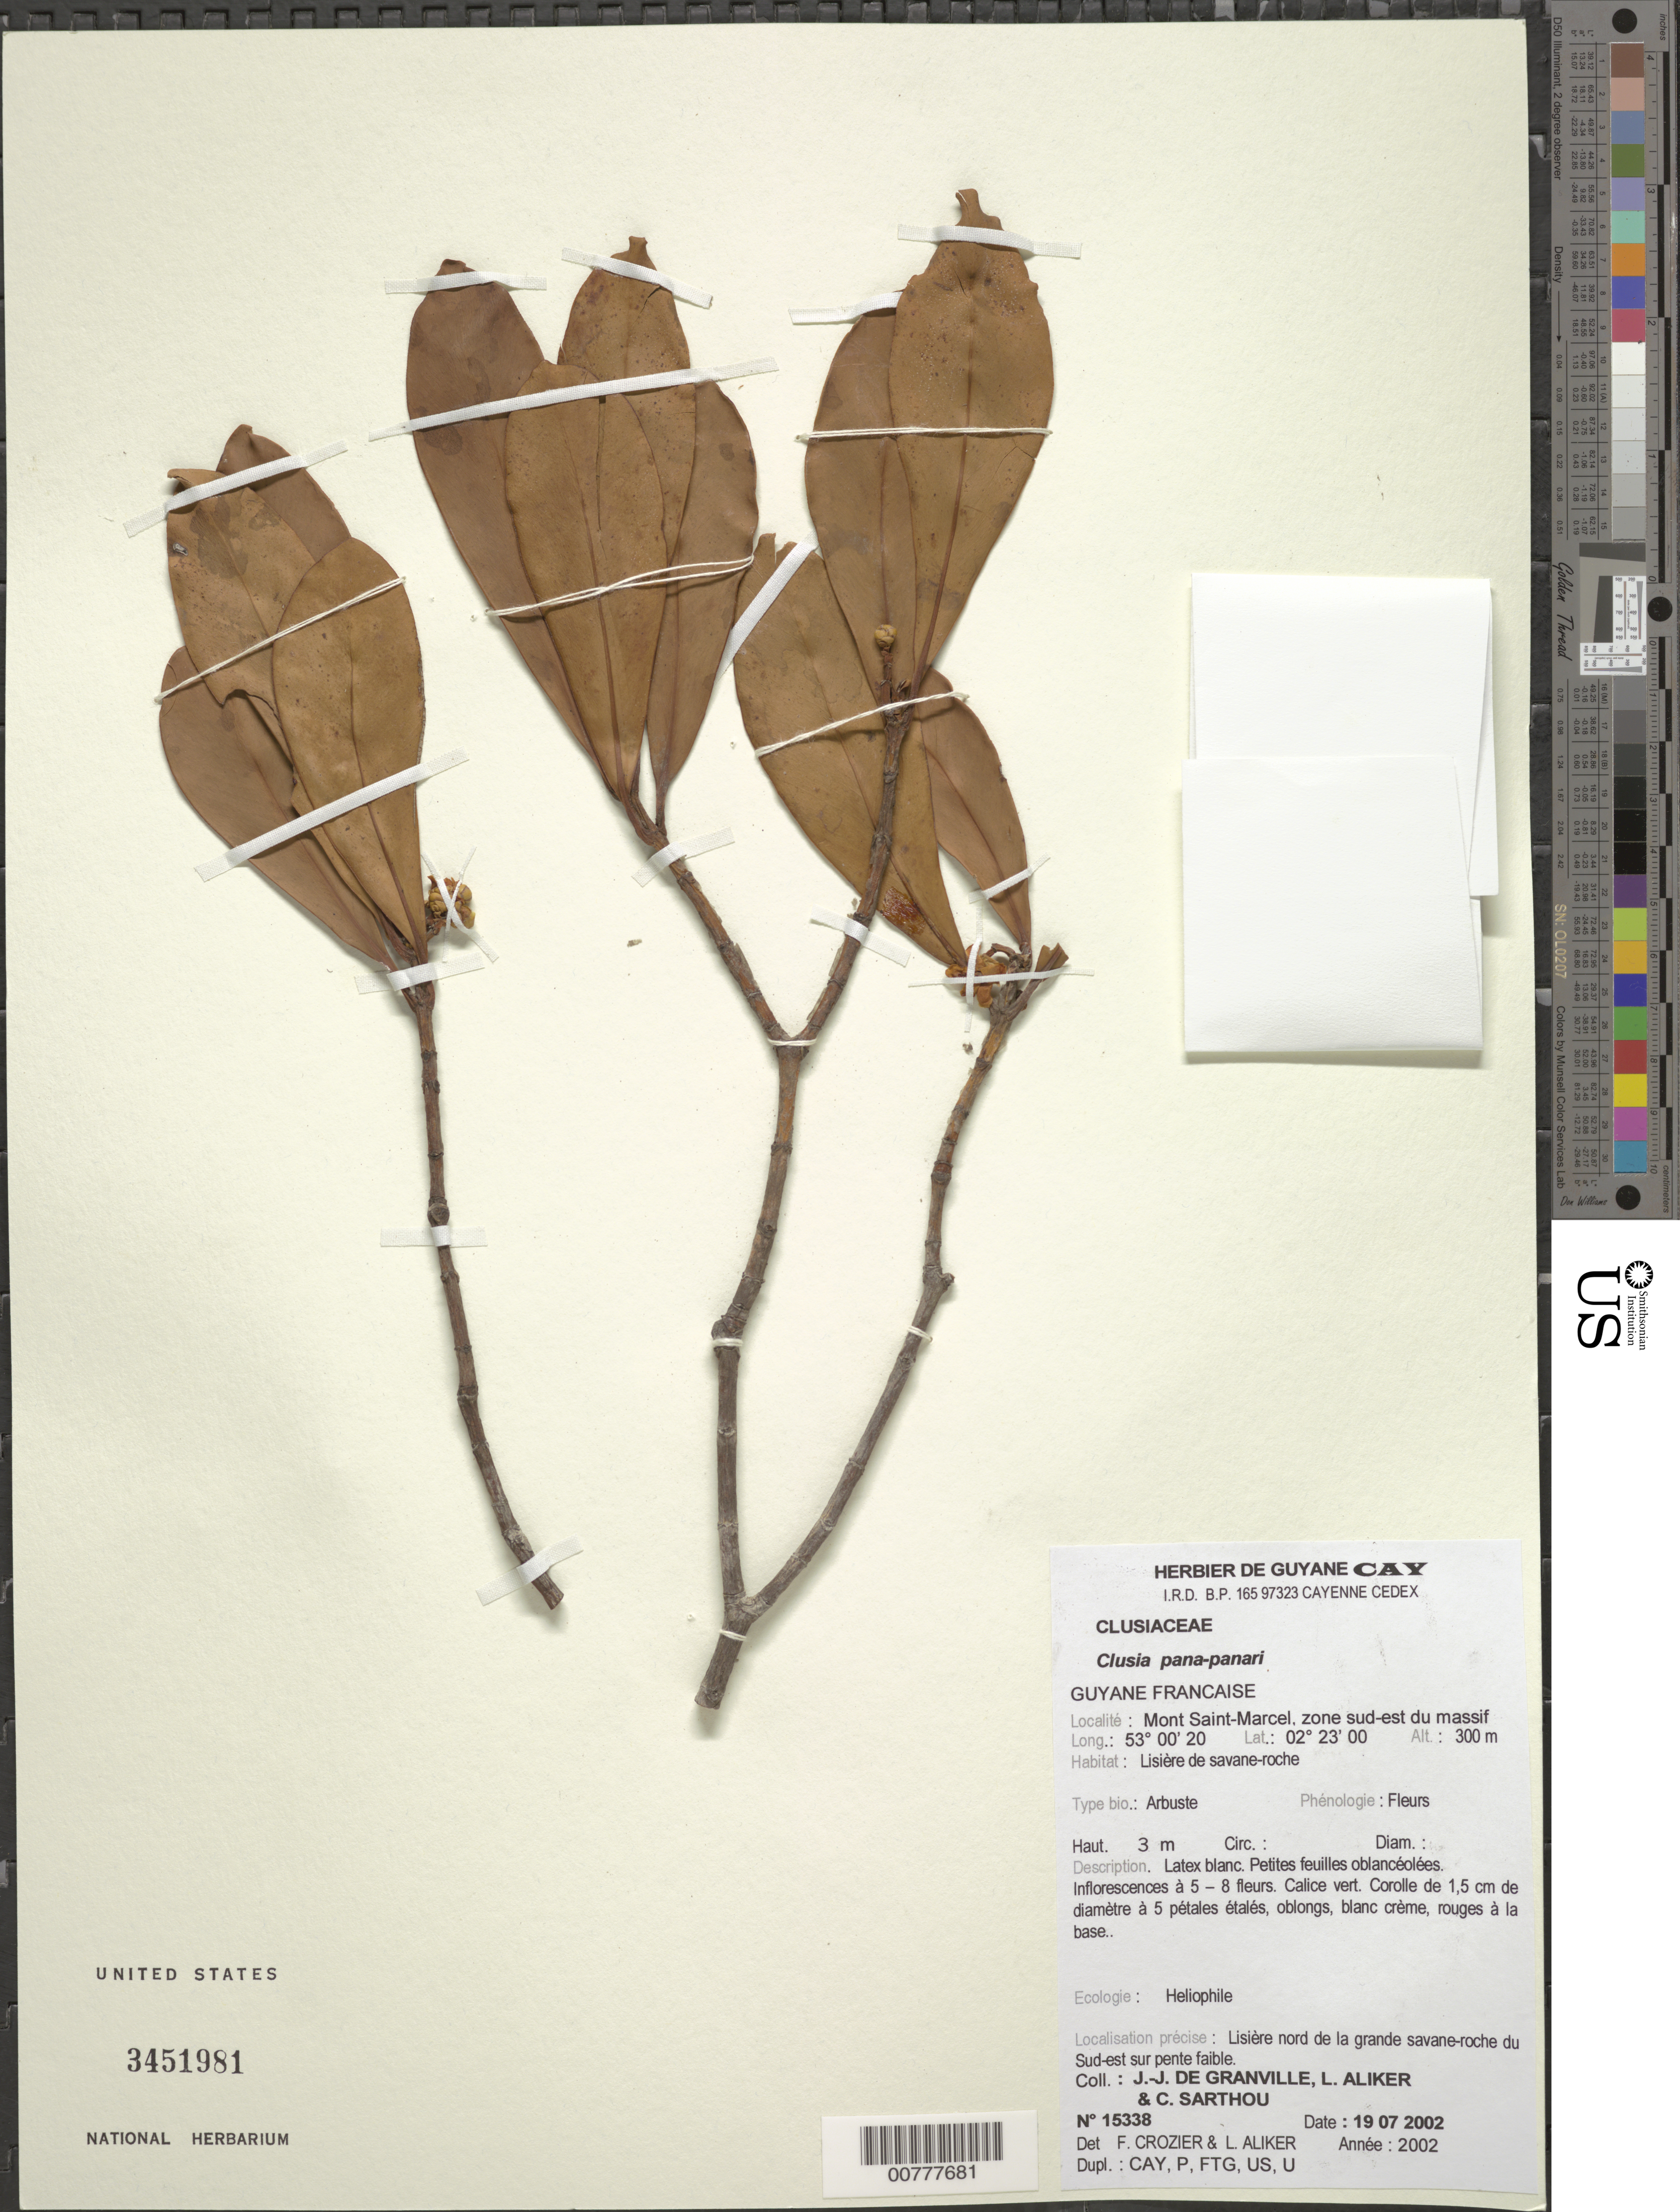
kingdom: Plantae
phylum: Tracheophyta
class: Magnoliopsida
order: Malpighiales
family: Clusiaceae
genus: Clusia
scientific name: Clusia panapanari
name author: (Aubl.) Choisy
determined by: Crozier, F.; Aliker, L.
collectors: J.-J. de Granville, L. Aliker & C. Sarthou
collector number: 15338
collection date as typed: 19-Jul-02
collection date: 2002-07-19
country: French Guiana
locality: Mont Saint-Marcel, zone Sud-Est du massif, Bassin de l'Yaloupi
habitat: Lisière de savane roche, lisière nord de la grande savane-roche du Sud-est sur pente faible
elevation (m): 300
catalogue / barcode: US 3451981